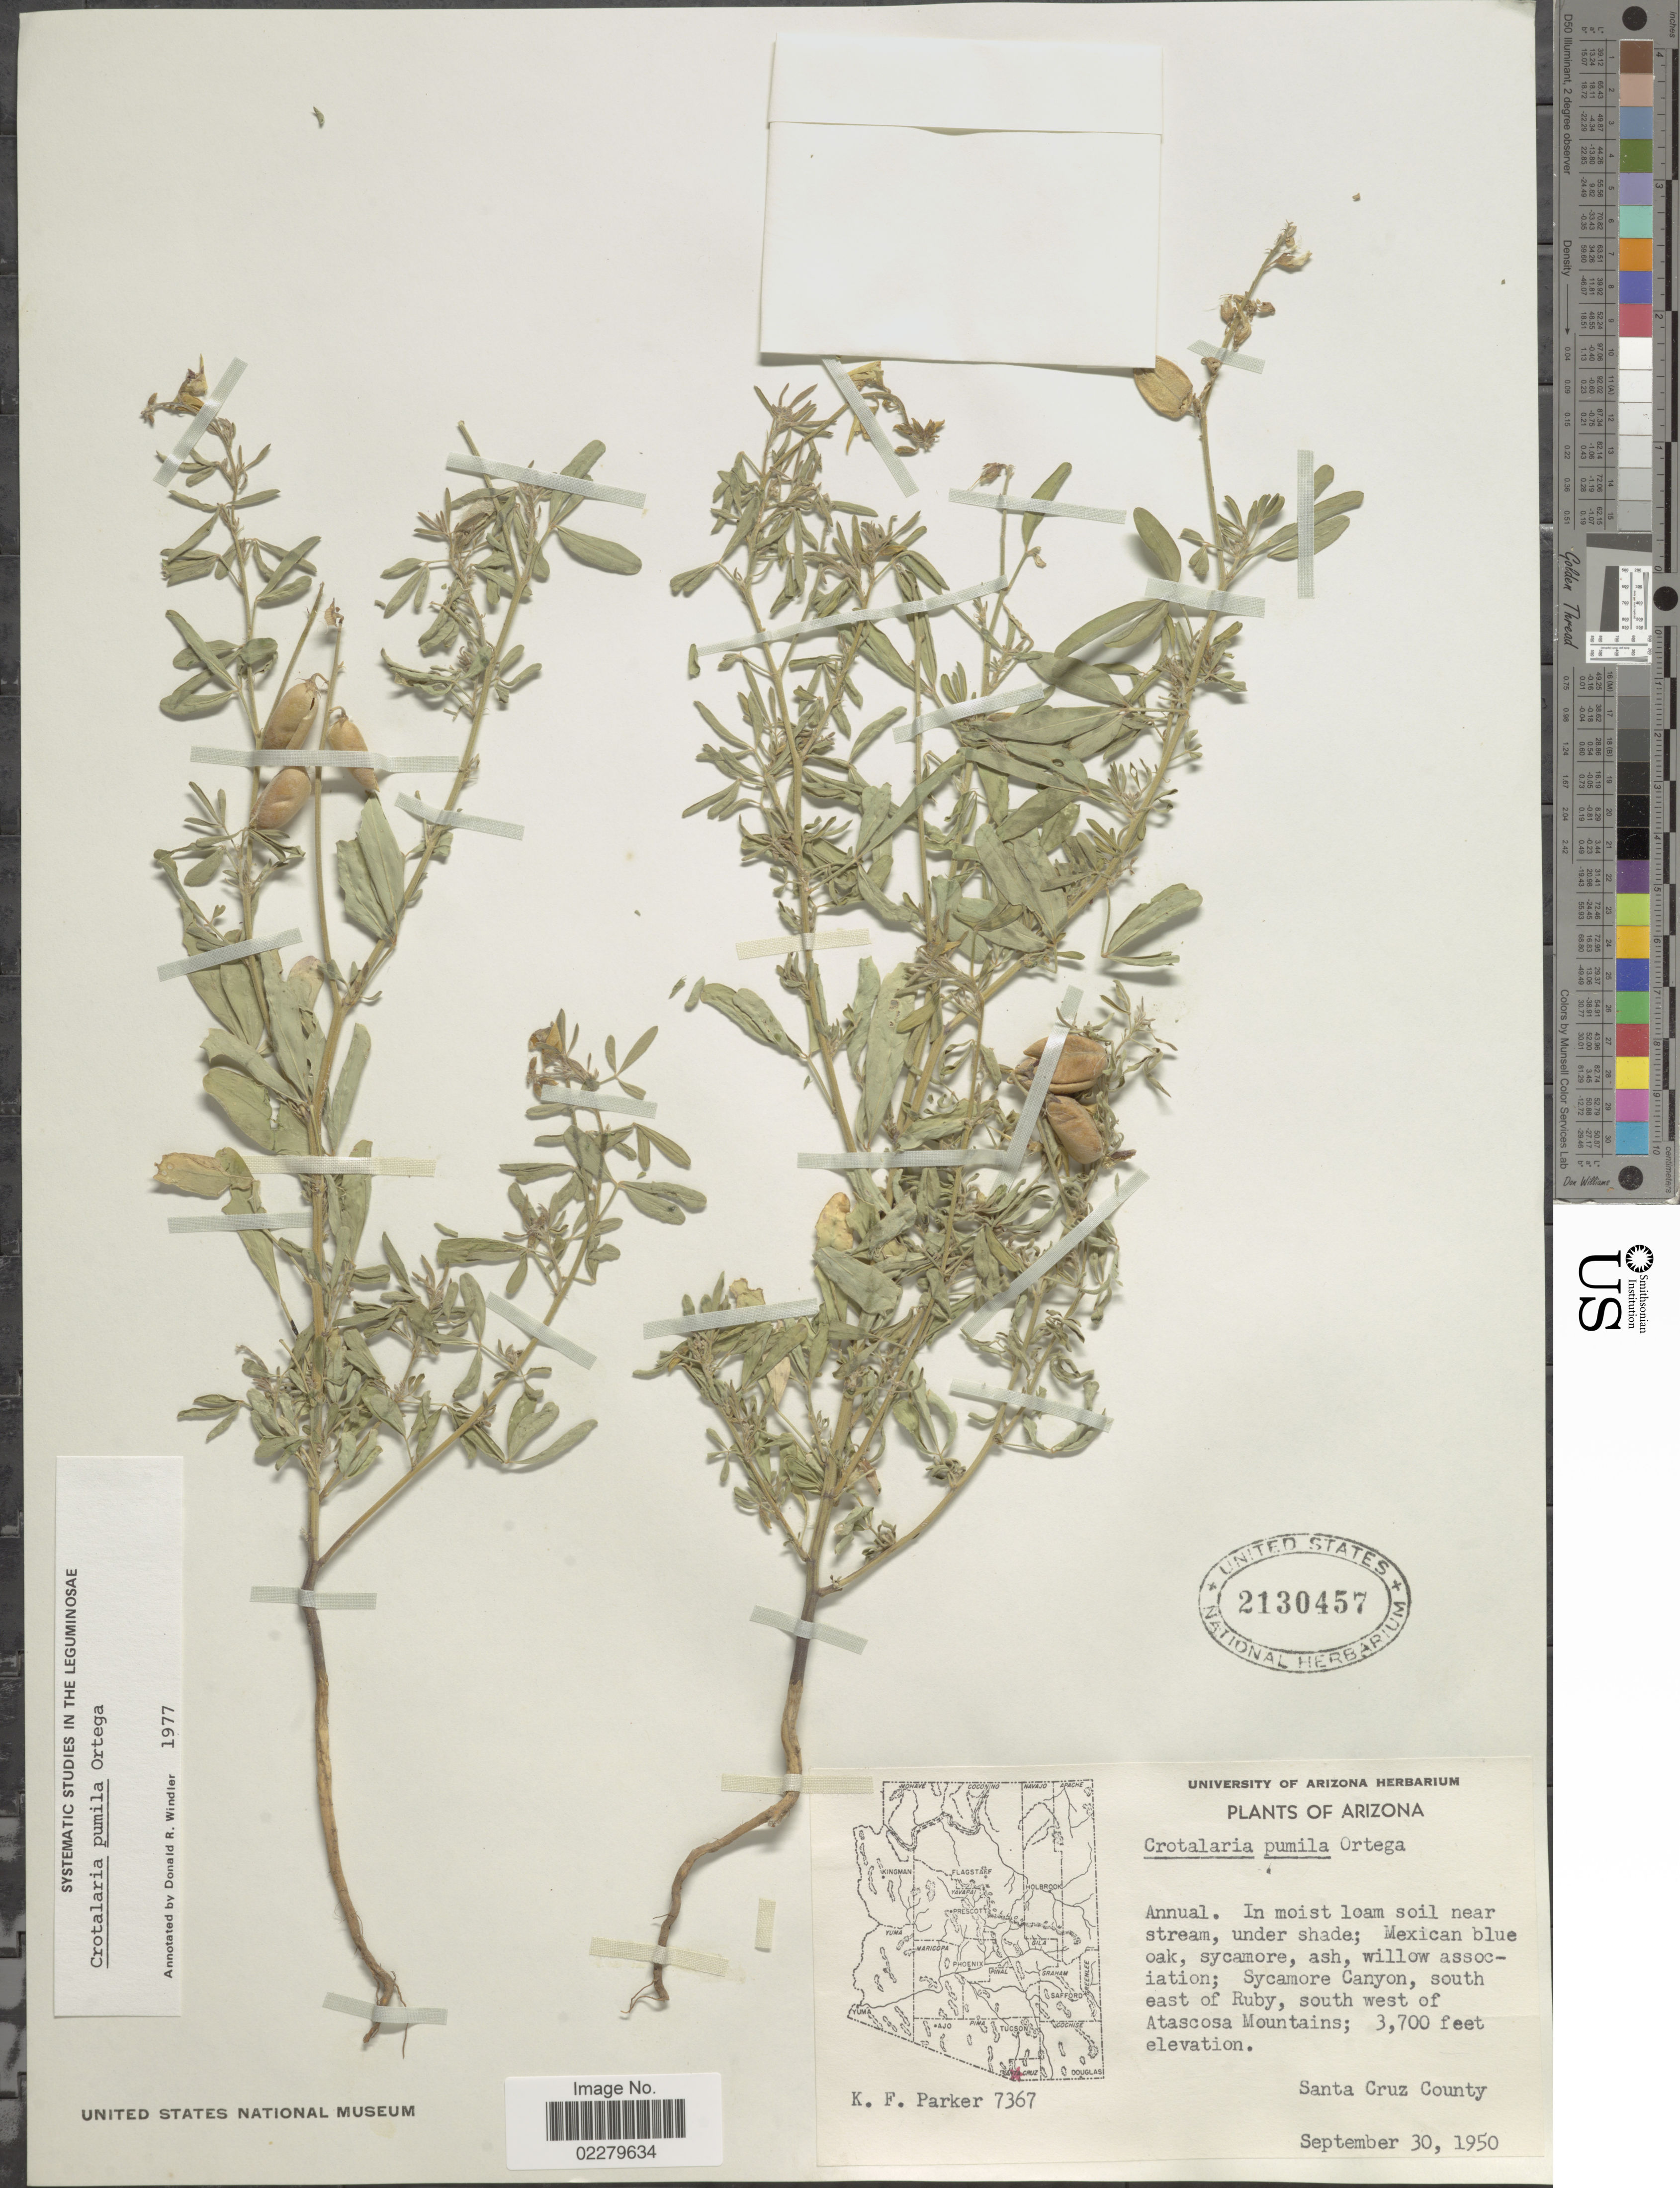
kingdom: Plantae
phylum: Tracheophyta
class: Magnoliopsida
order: Fabales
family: Fabaceae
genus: Crotalaria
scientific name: Crotalaria pumila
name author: Ortega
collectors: K. F. Parker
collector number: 7367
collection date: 1950-09-30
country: United States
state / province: Arizona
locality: Mexican blue oak, syncamore, ash, willow association; Syncamore Canyon, South east of Ruby, south west of Atascosa Mountains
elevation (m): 1128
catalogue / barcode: US 2130457